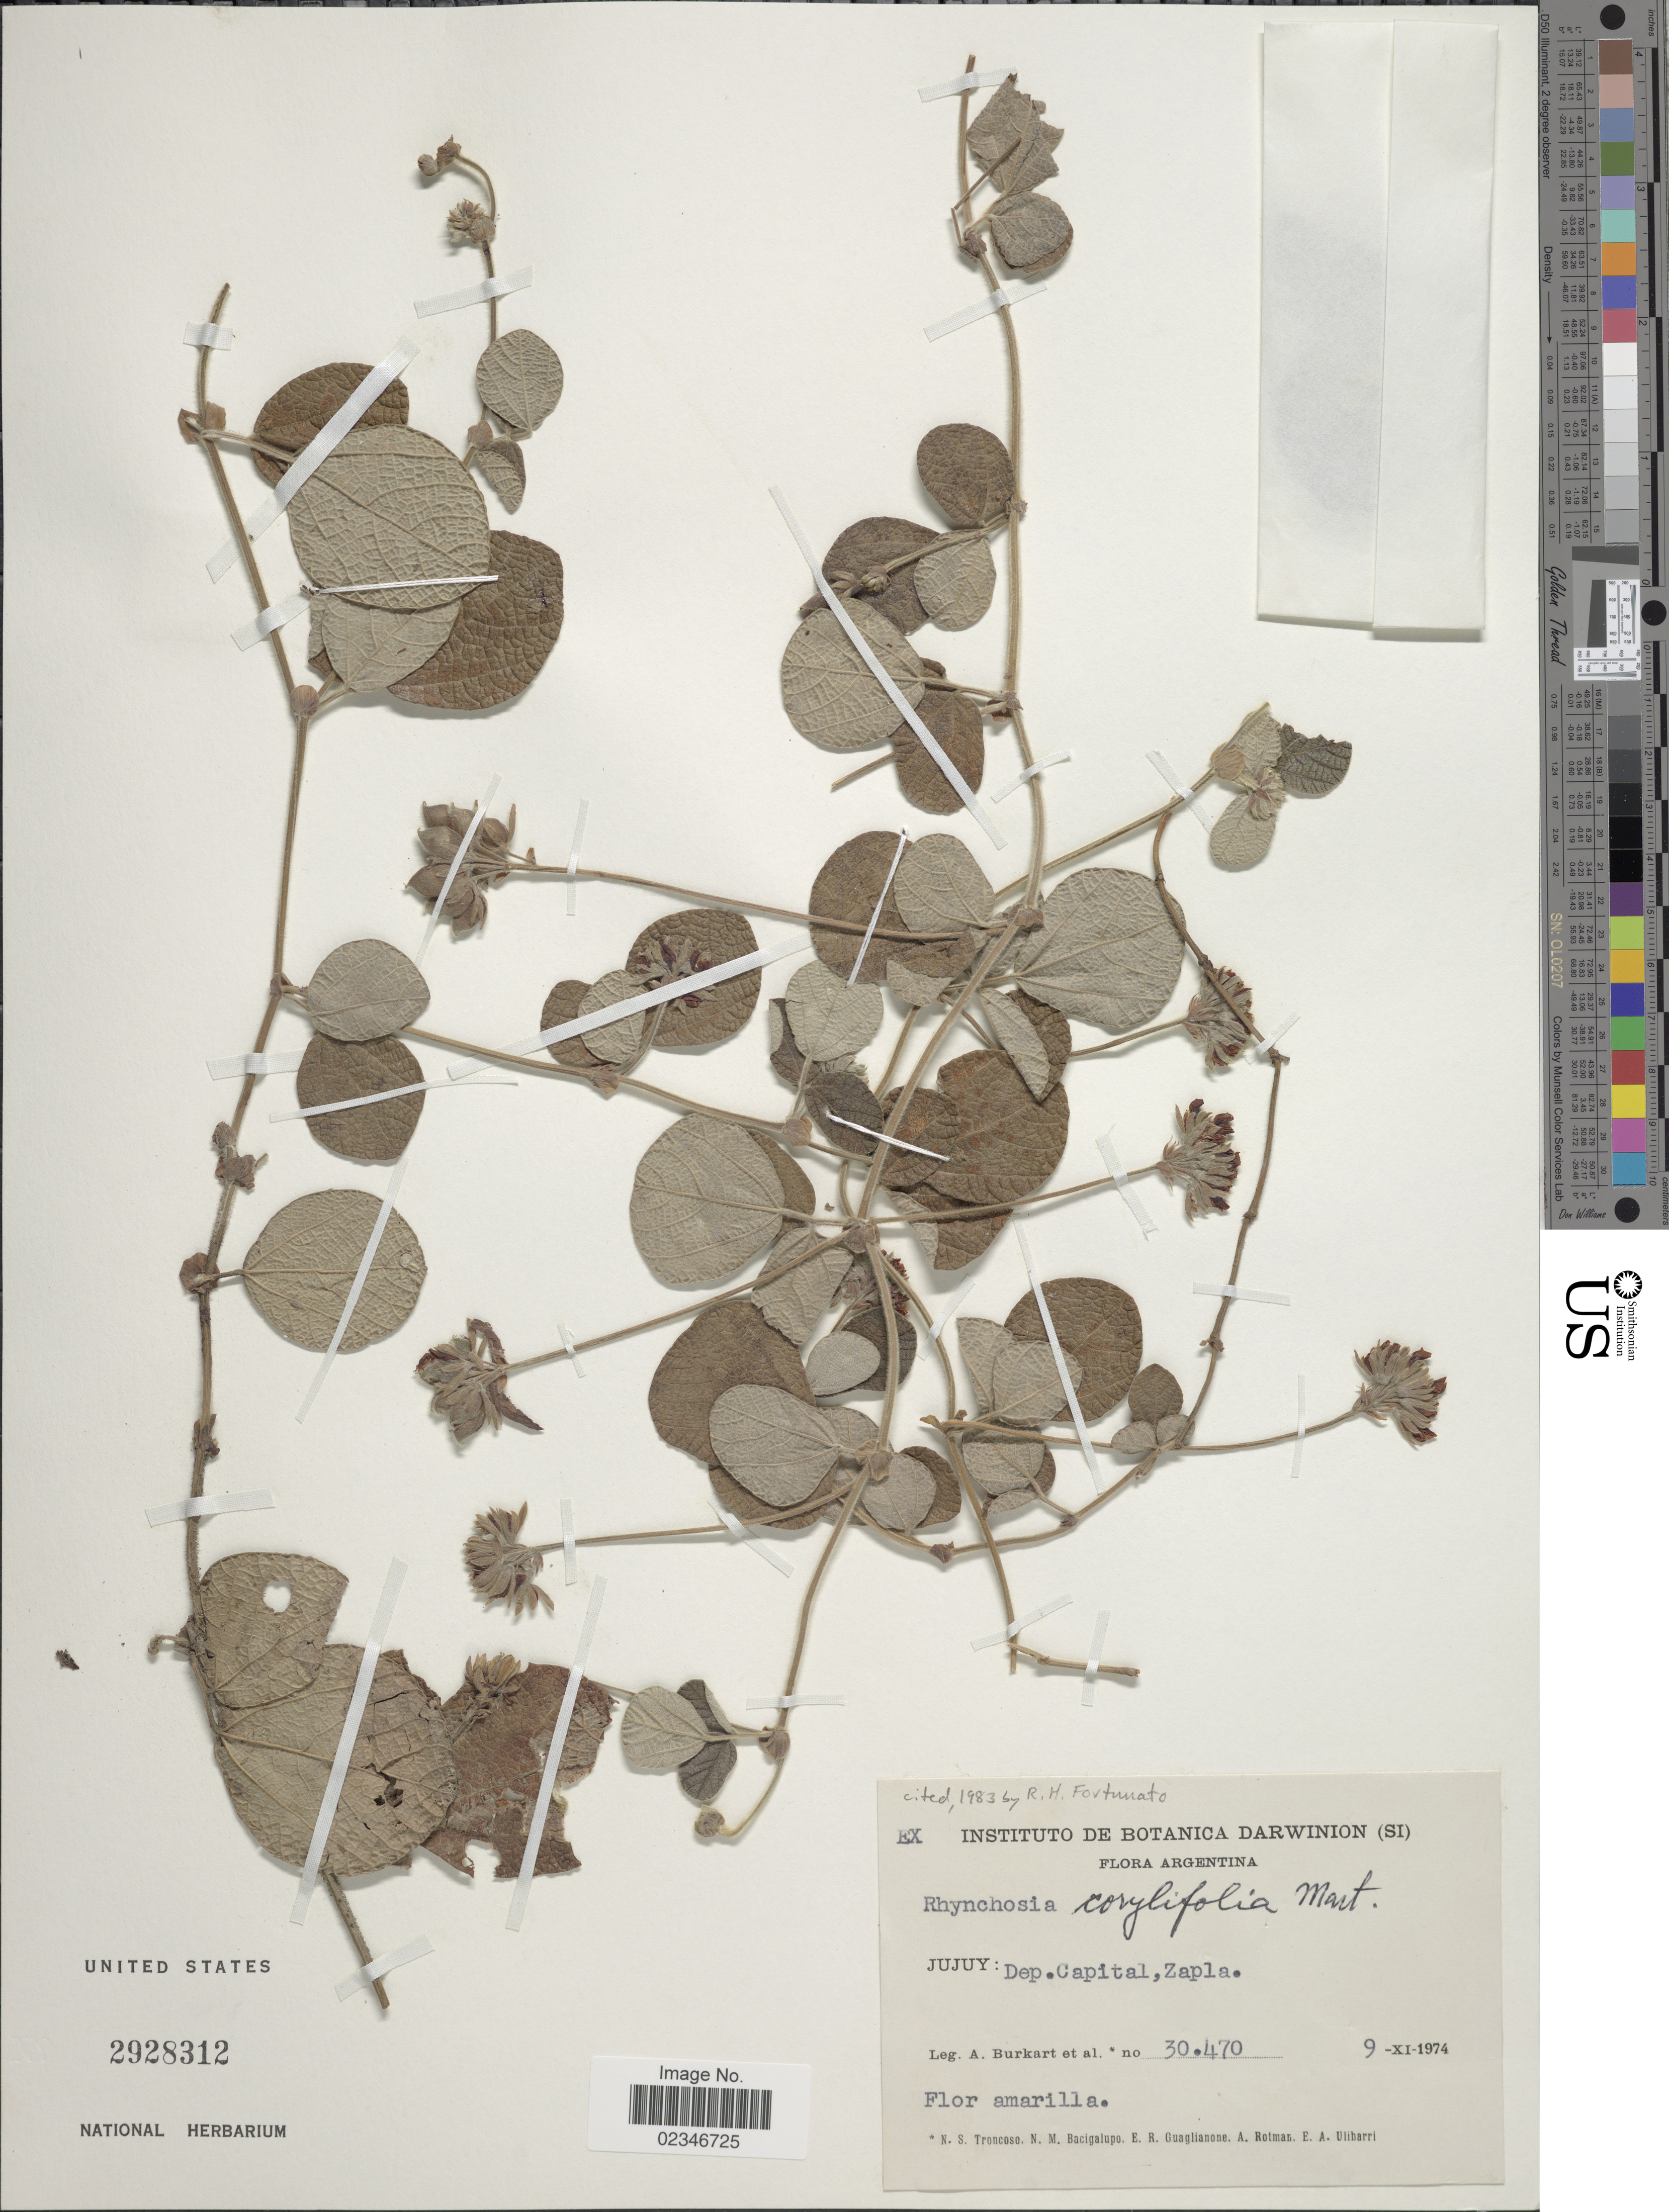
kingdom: Plantae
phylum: Tracheophyta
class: Magnoliopsida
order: Fabales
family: Fabaceae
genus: Rhynchosia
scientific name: Rhynchosia corylifolia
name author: Mart. ex Benth.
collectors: A. E. Burkart, N. Troncoso, N. M. Bacigalupo, E. R. Guaglianone & et al.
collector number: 30470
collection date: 1974-11-09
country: Argentina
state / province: Jujuy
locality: Juyjuy: Dep. Capital, Zapla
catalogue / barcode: US 2928312